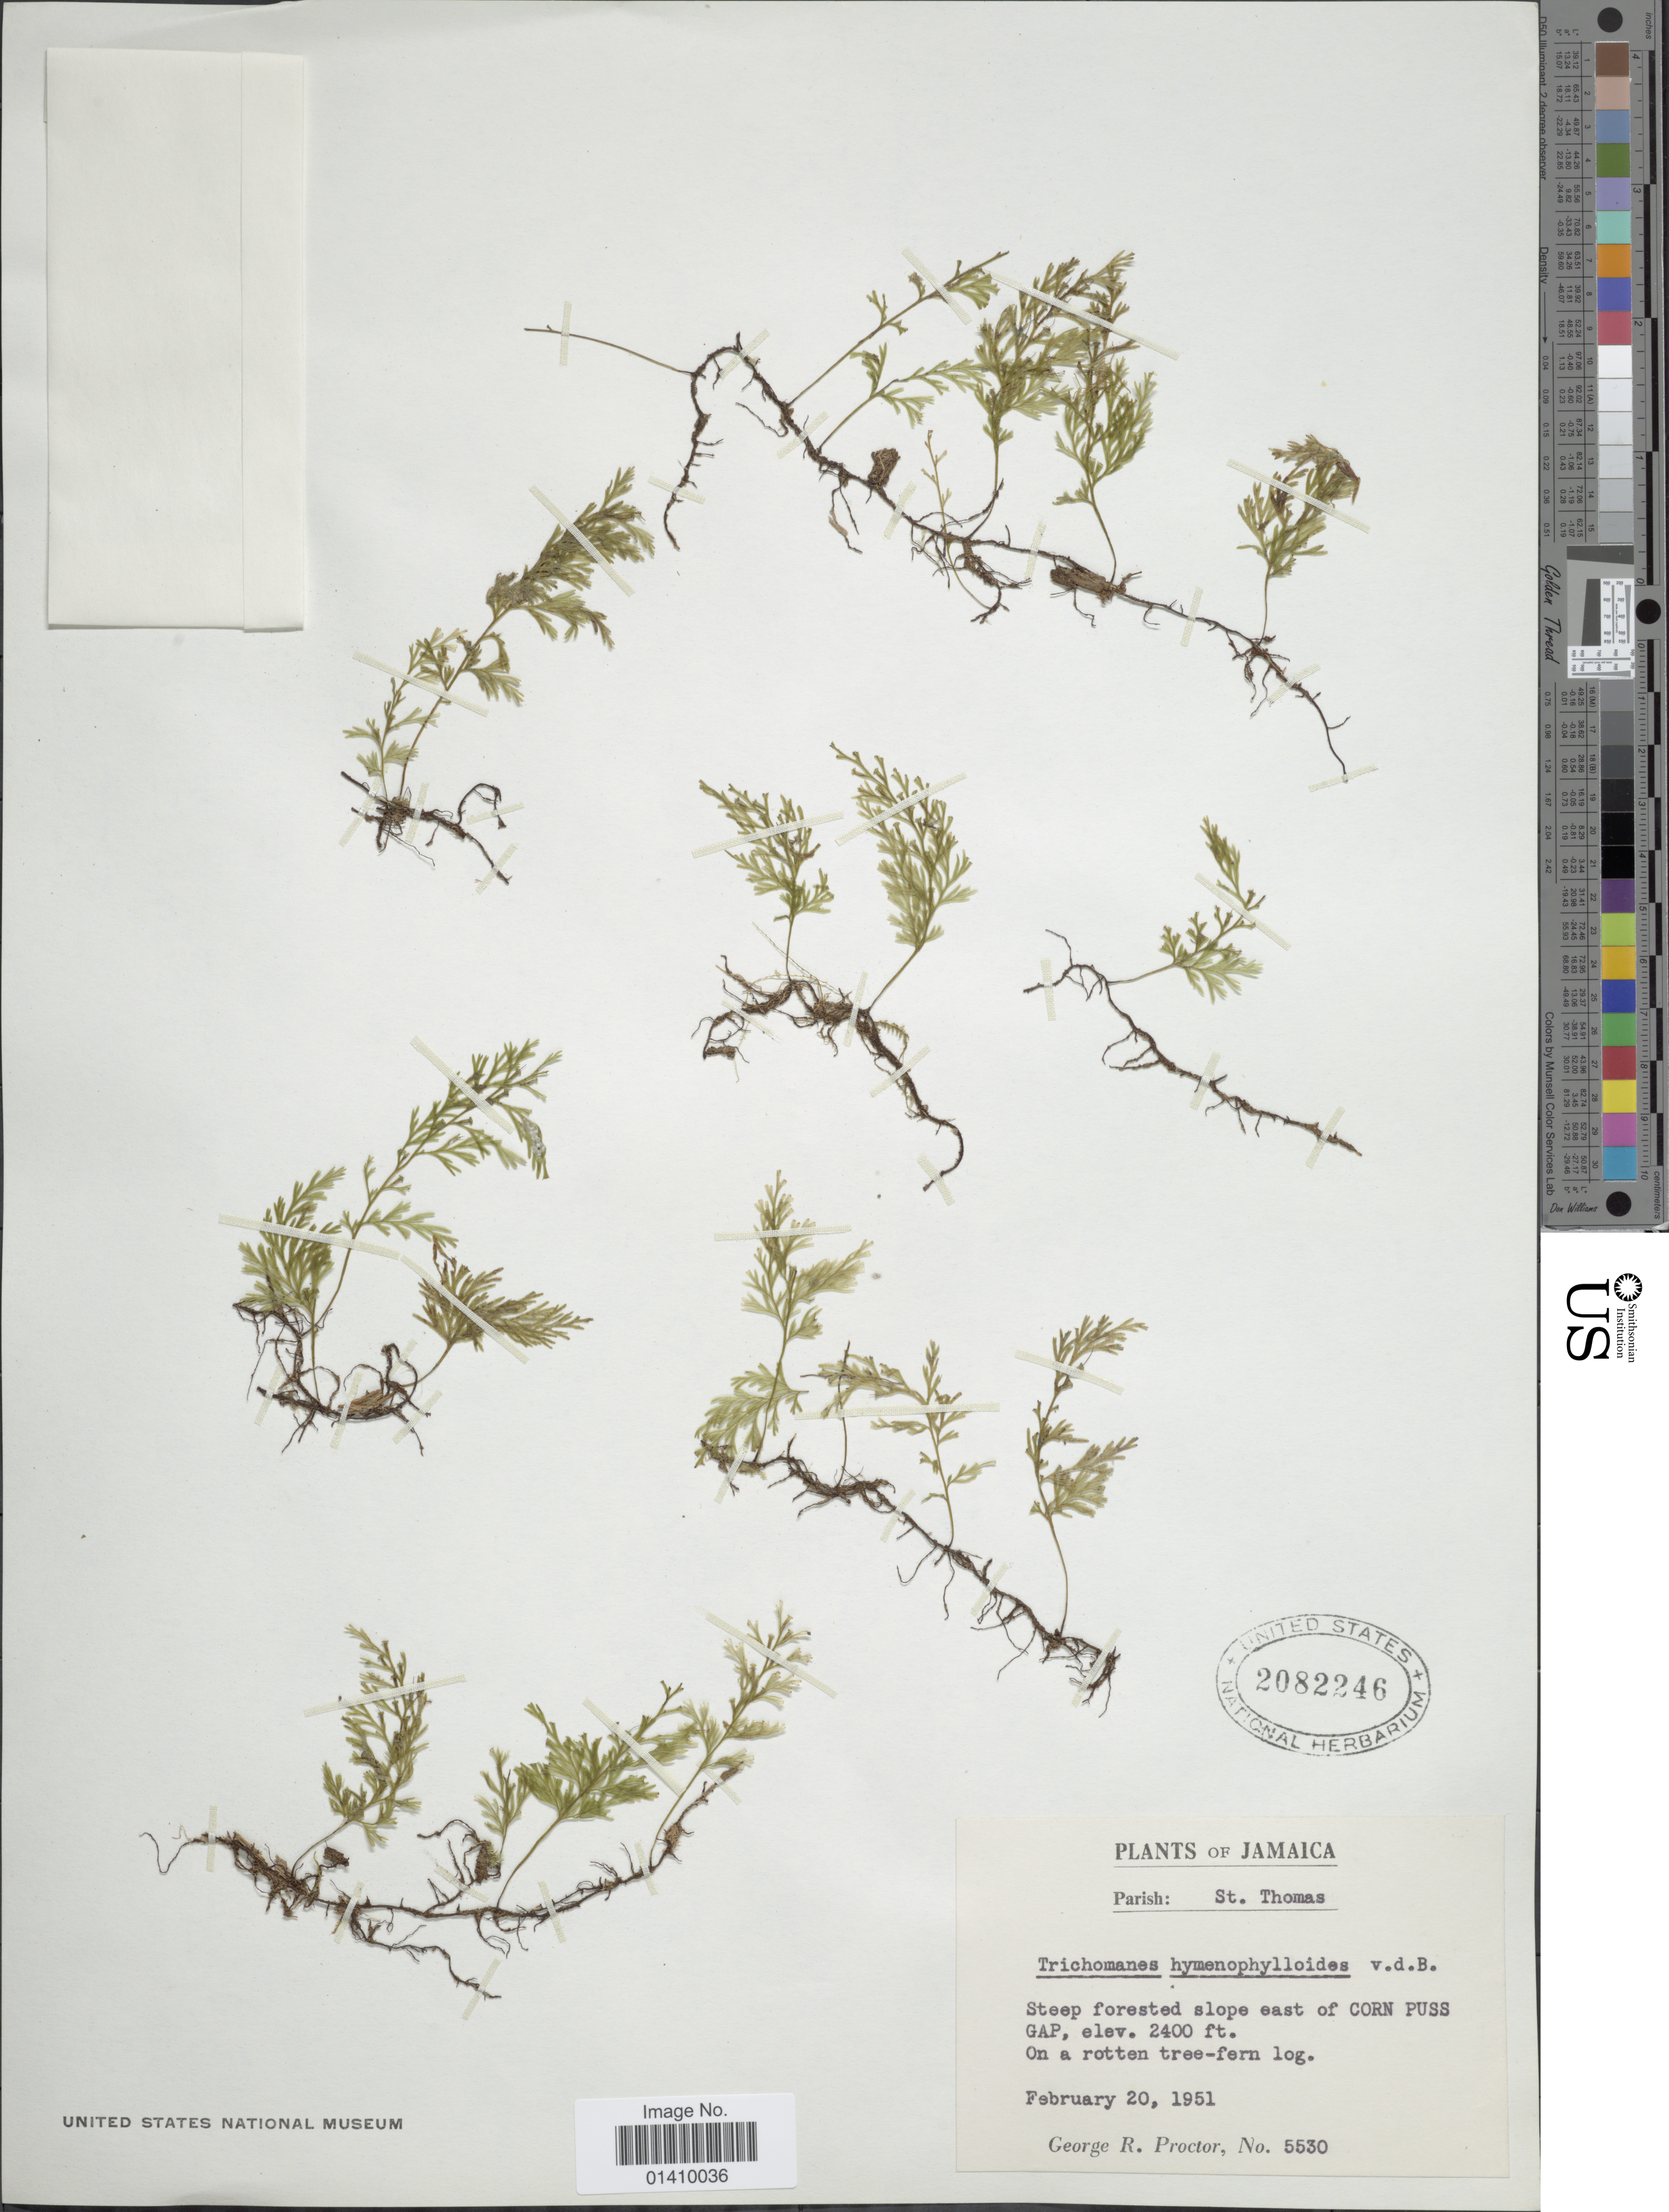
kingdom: Plantae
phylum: Tracheophyta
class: Polypodiopsida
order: Hymenophyllales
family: Hymenophyllaceae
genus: Polyphlebium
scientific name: Polyphlebium hymenophylloides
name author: (Bosch) Ebihara & Dubuisson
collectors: G. R. Proctor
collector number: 5530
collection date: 1951-02-20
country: Jamaica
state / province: Saint Thomas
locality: Parish St. Thomas steep forested slope east of Corn Puss Gap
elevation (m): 732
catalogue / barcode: US 2082246